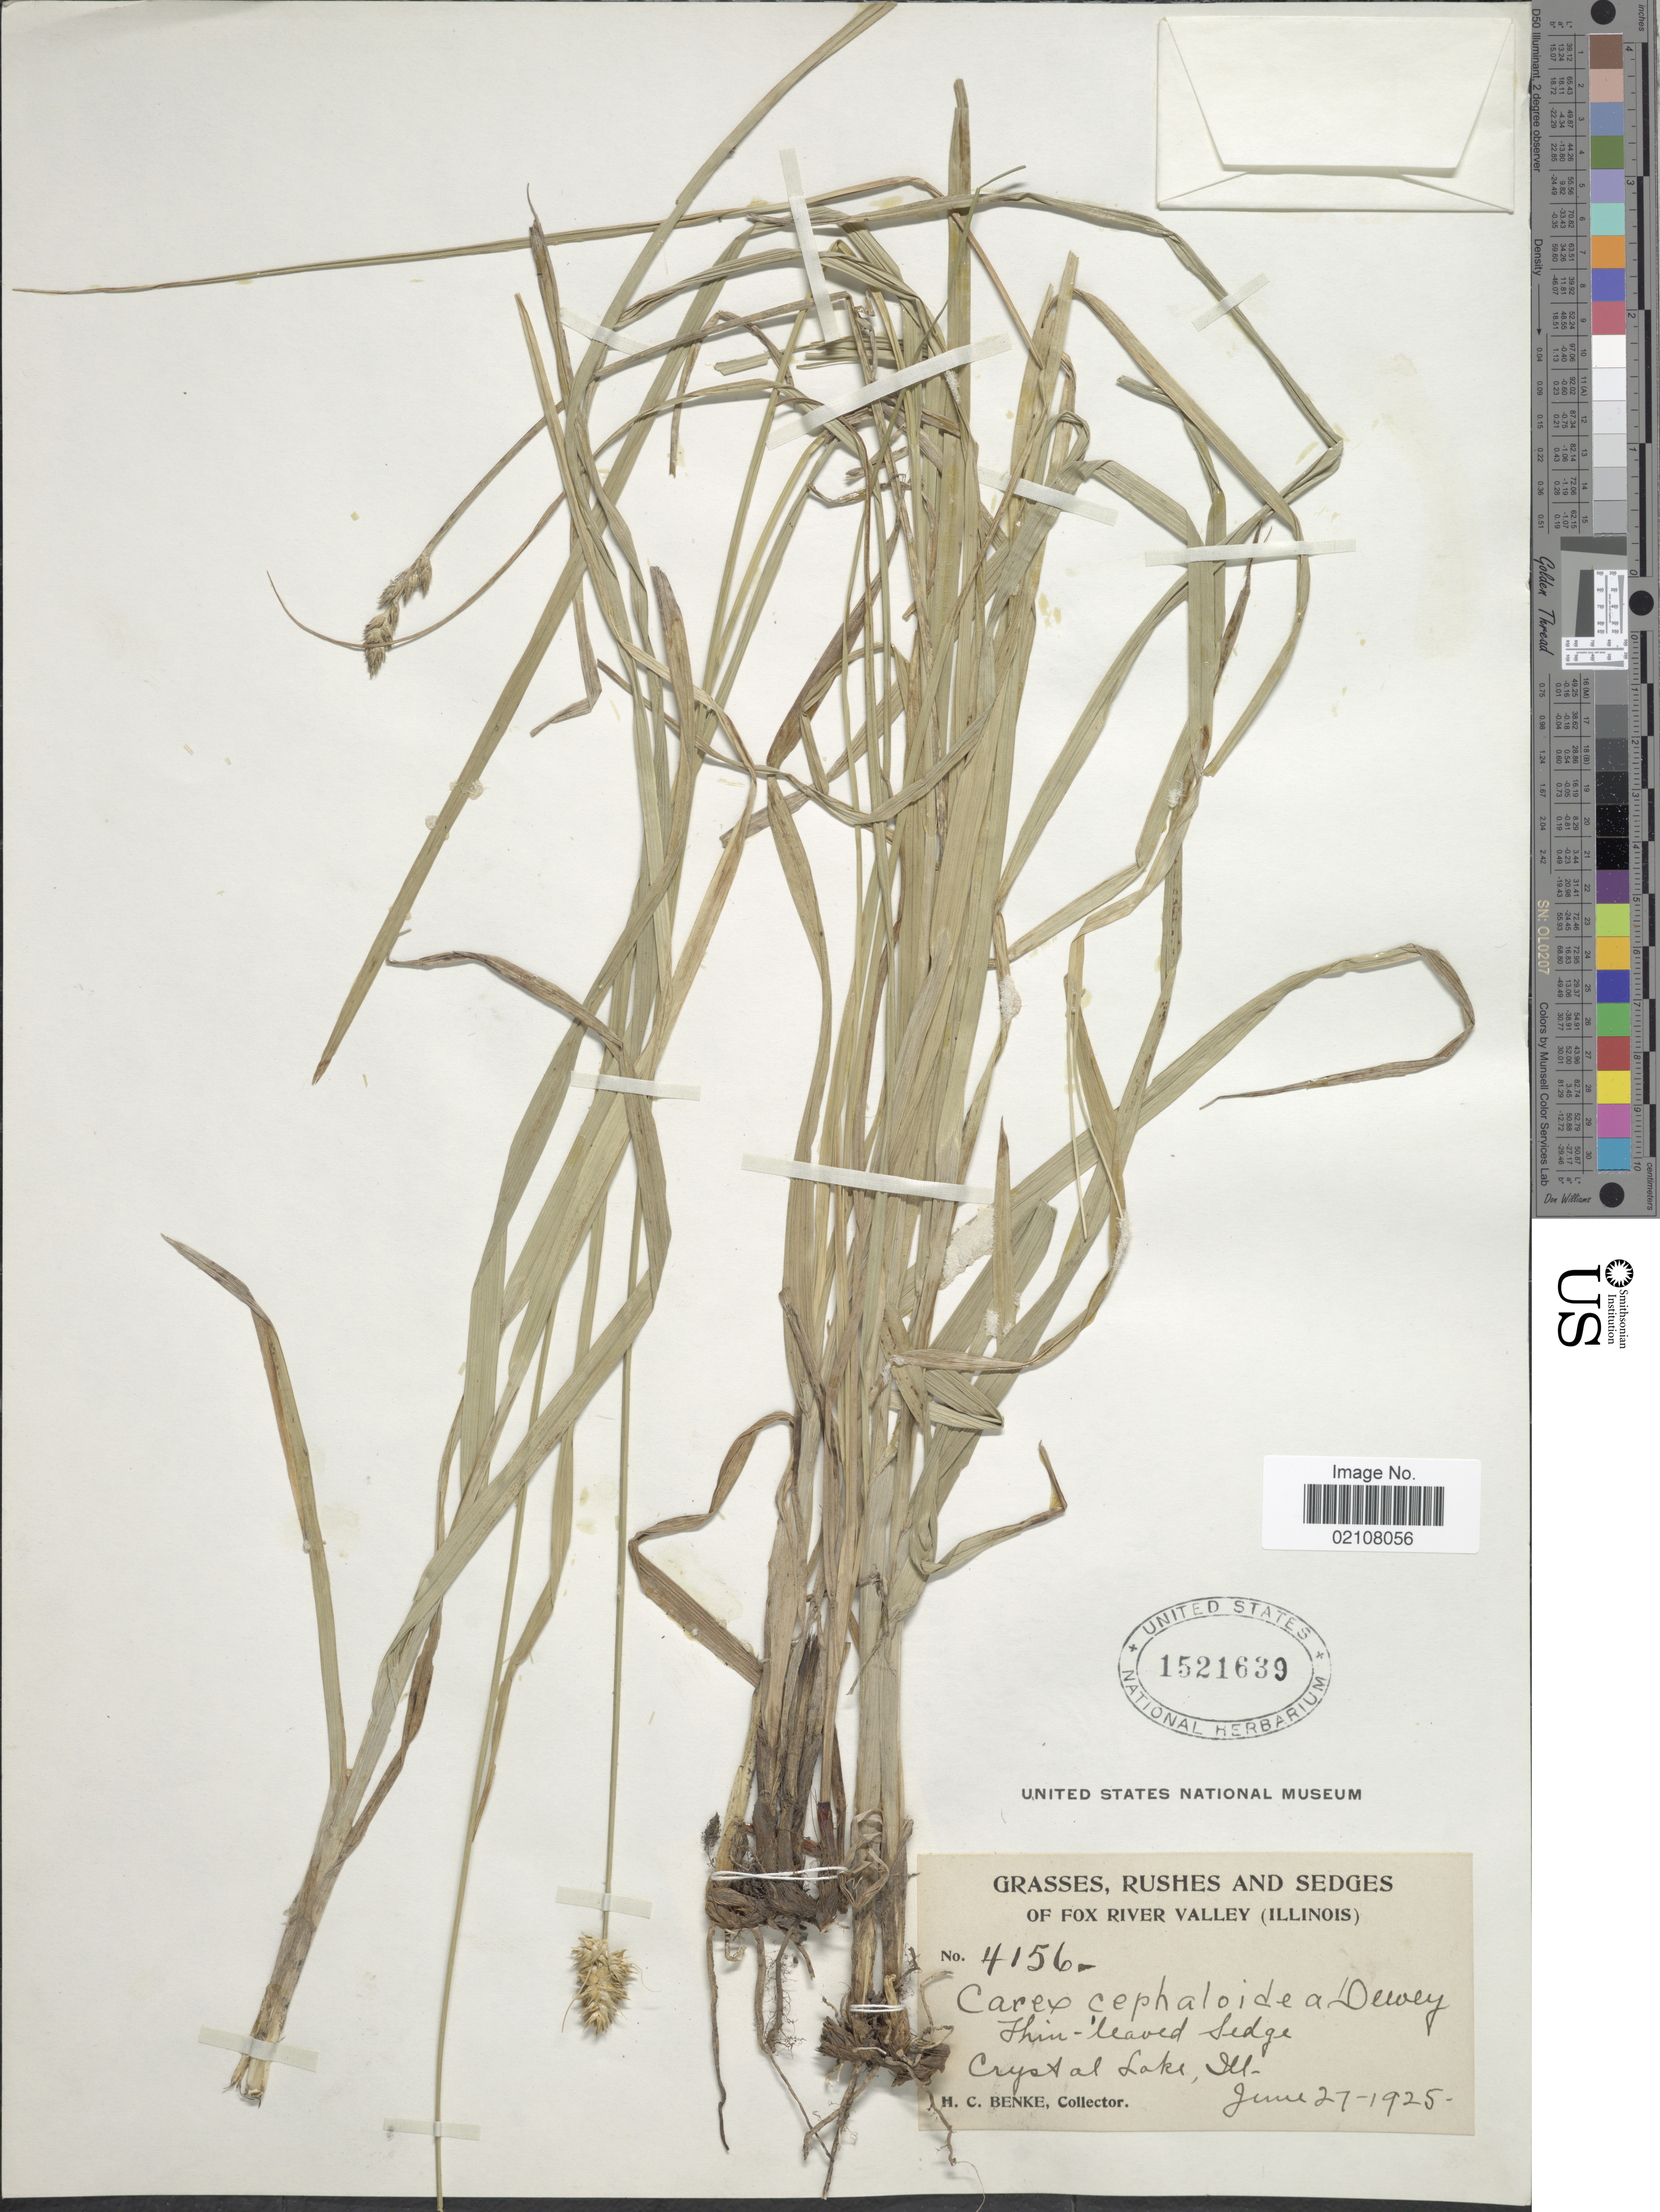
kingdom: Plantae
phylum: Tracheophyta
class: Liliopsida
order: Poales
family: Cyperaceae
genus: Carex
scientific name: Carex cephaloidea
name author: (Dewey) Dewey ex Boott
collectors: H. Benke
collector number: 4156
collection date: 1925-06-27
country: United States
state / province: Illinois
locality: Fox River Valley, Crystal Lake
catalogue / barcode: US 1521639